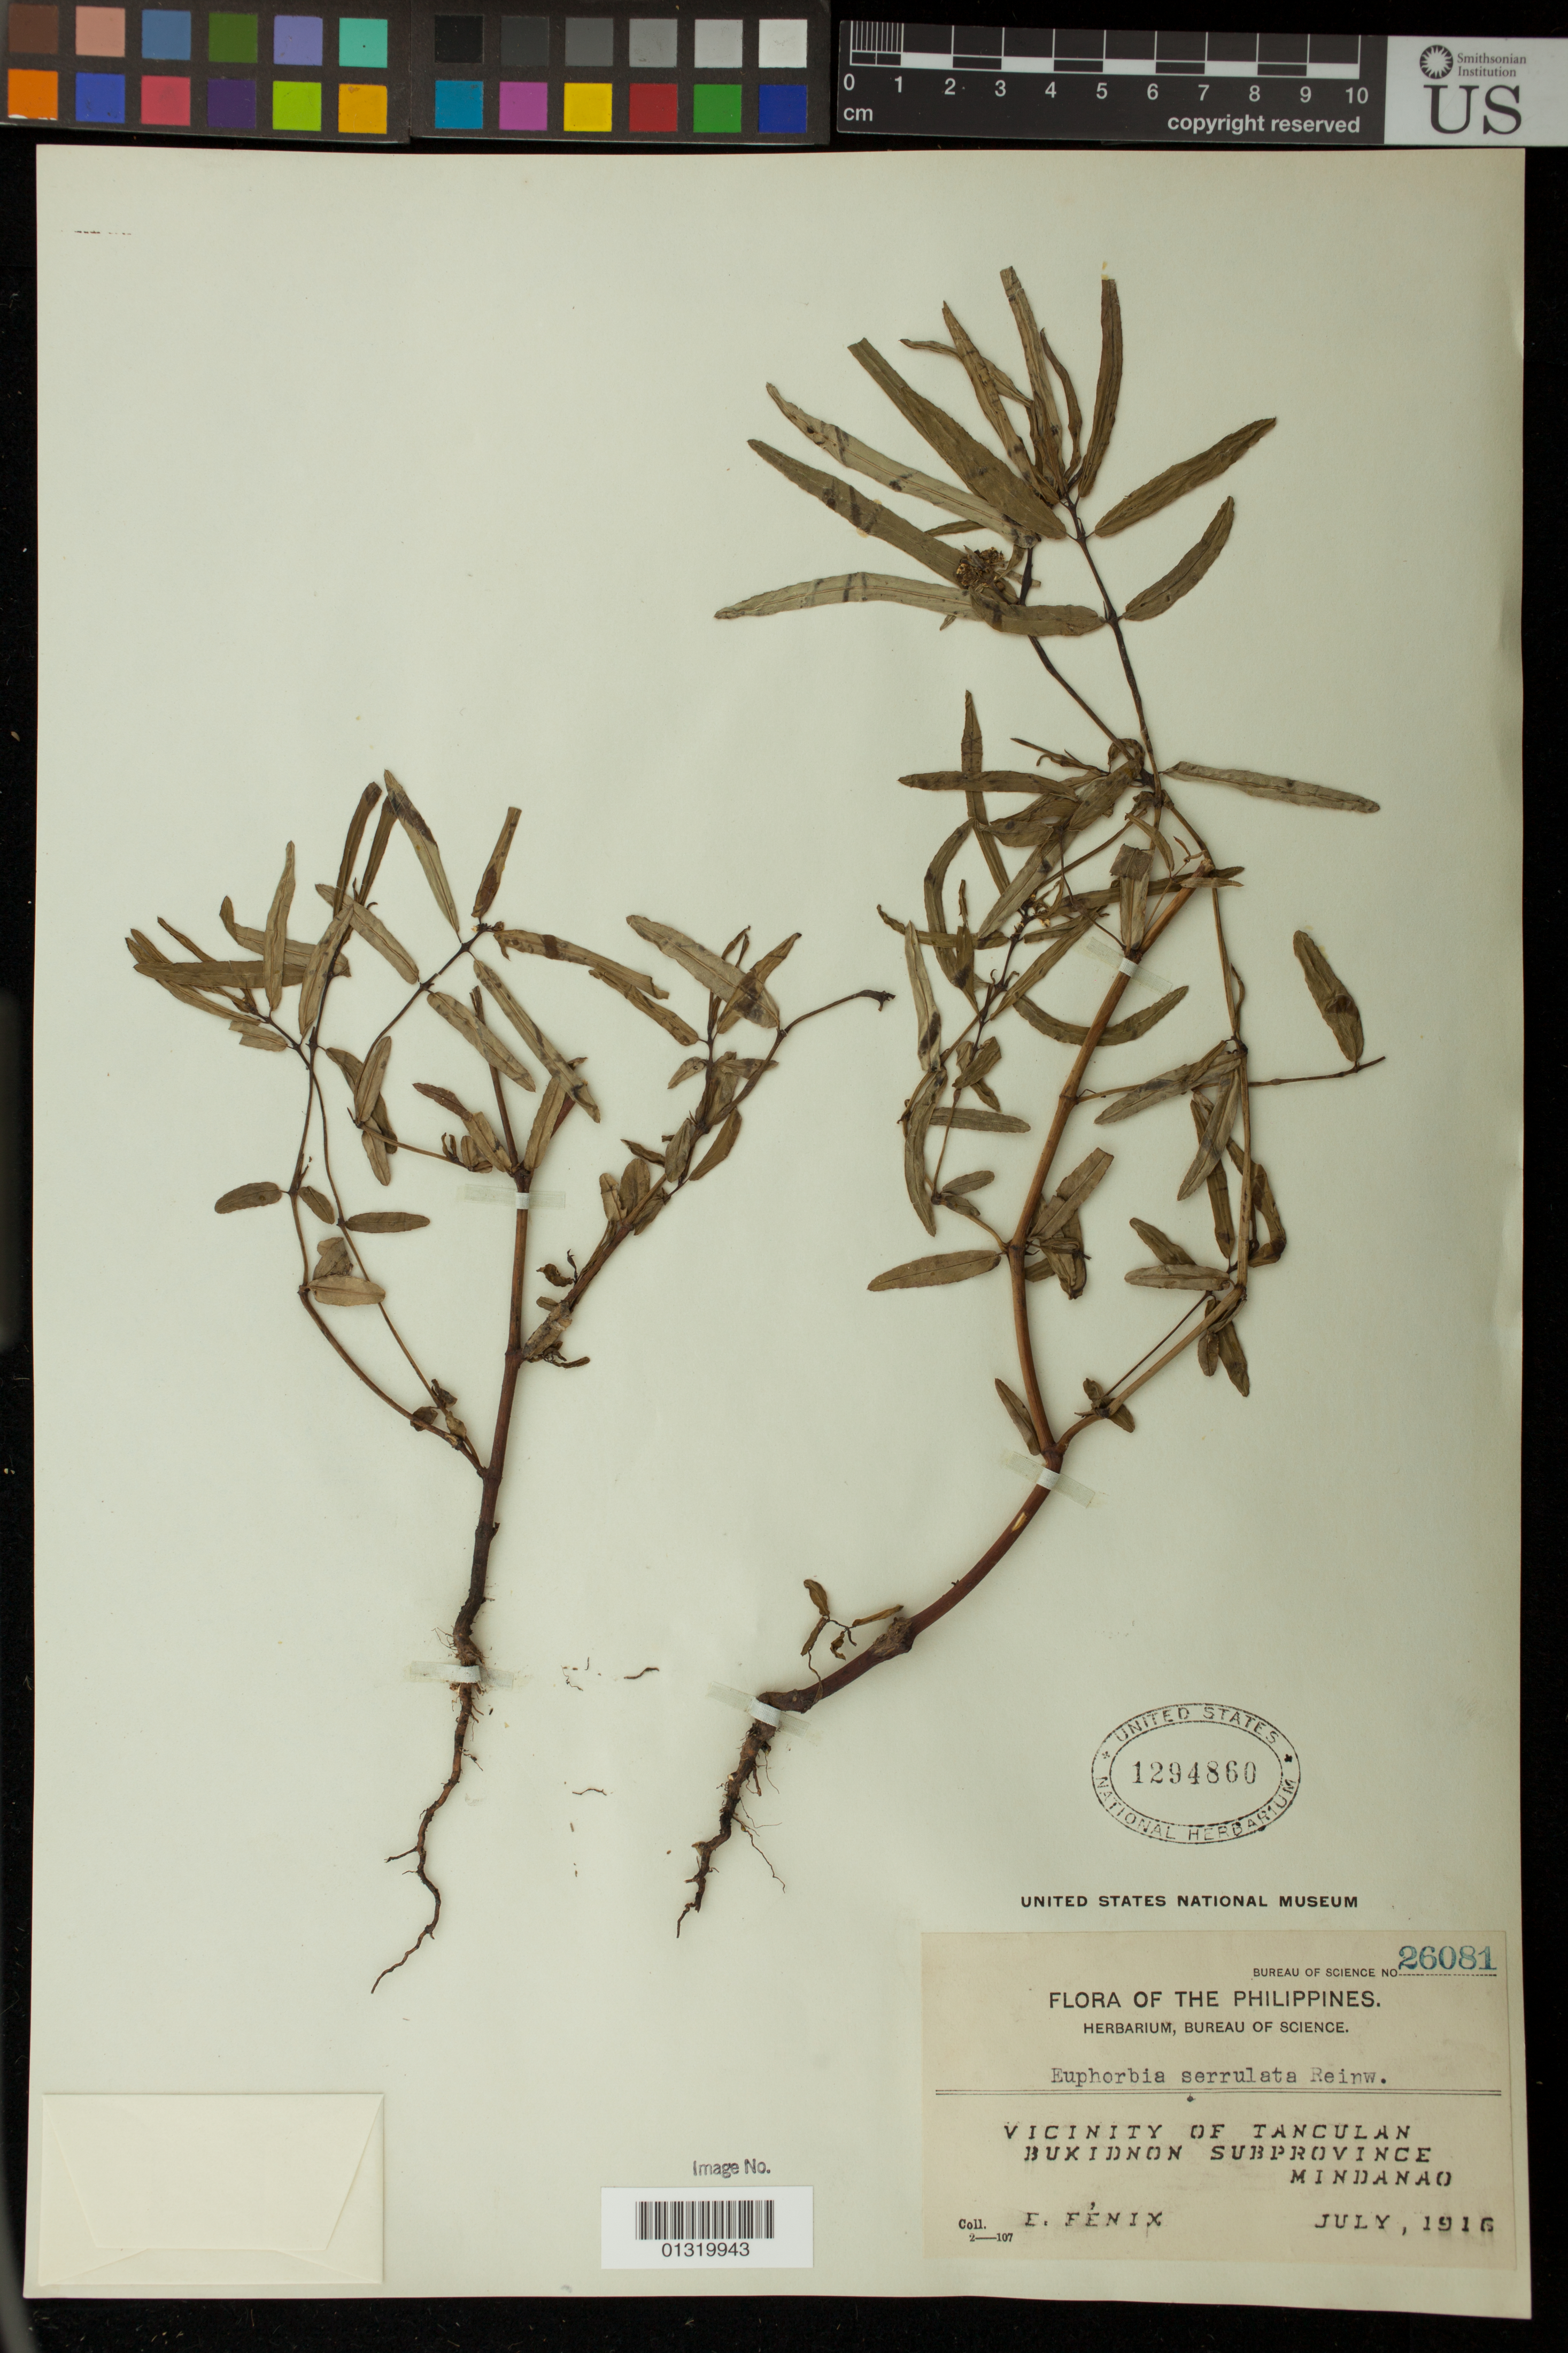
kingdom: Plantae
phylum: Tracheophyta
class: Magnoliopsida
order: Malpighiales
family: Euphorbiaceae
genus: Euphorbia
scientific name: Euphorbia bifida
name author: Hook. & Arn.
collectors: E. Fénix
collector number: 26081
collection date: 1916-07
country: Philippines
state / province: Northern Mindanao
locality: Vicinity of Tanculan [Tankulan], Bukidnon Subprovince Mindanao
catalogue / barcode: US 1294860